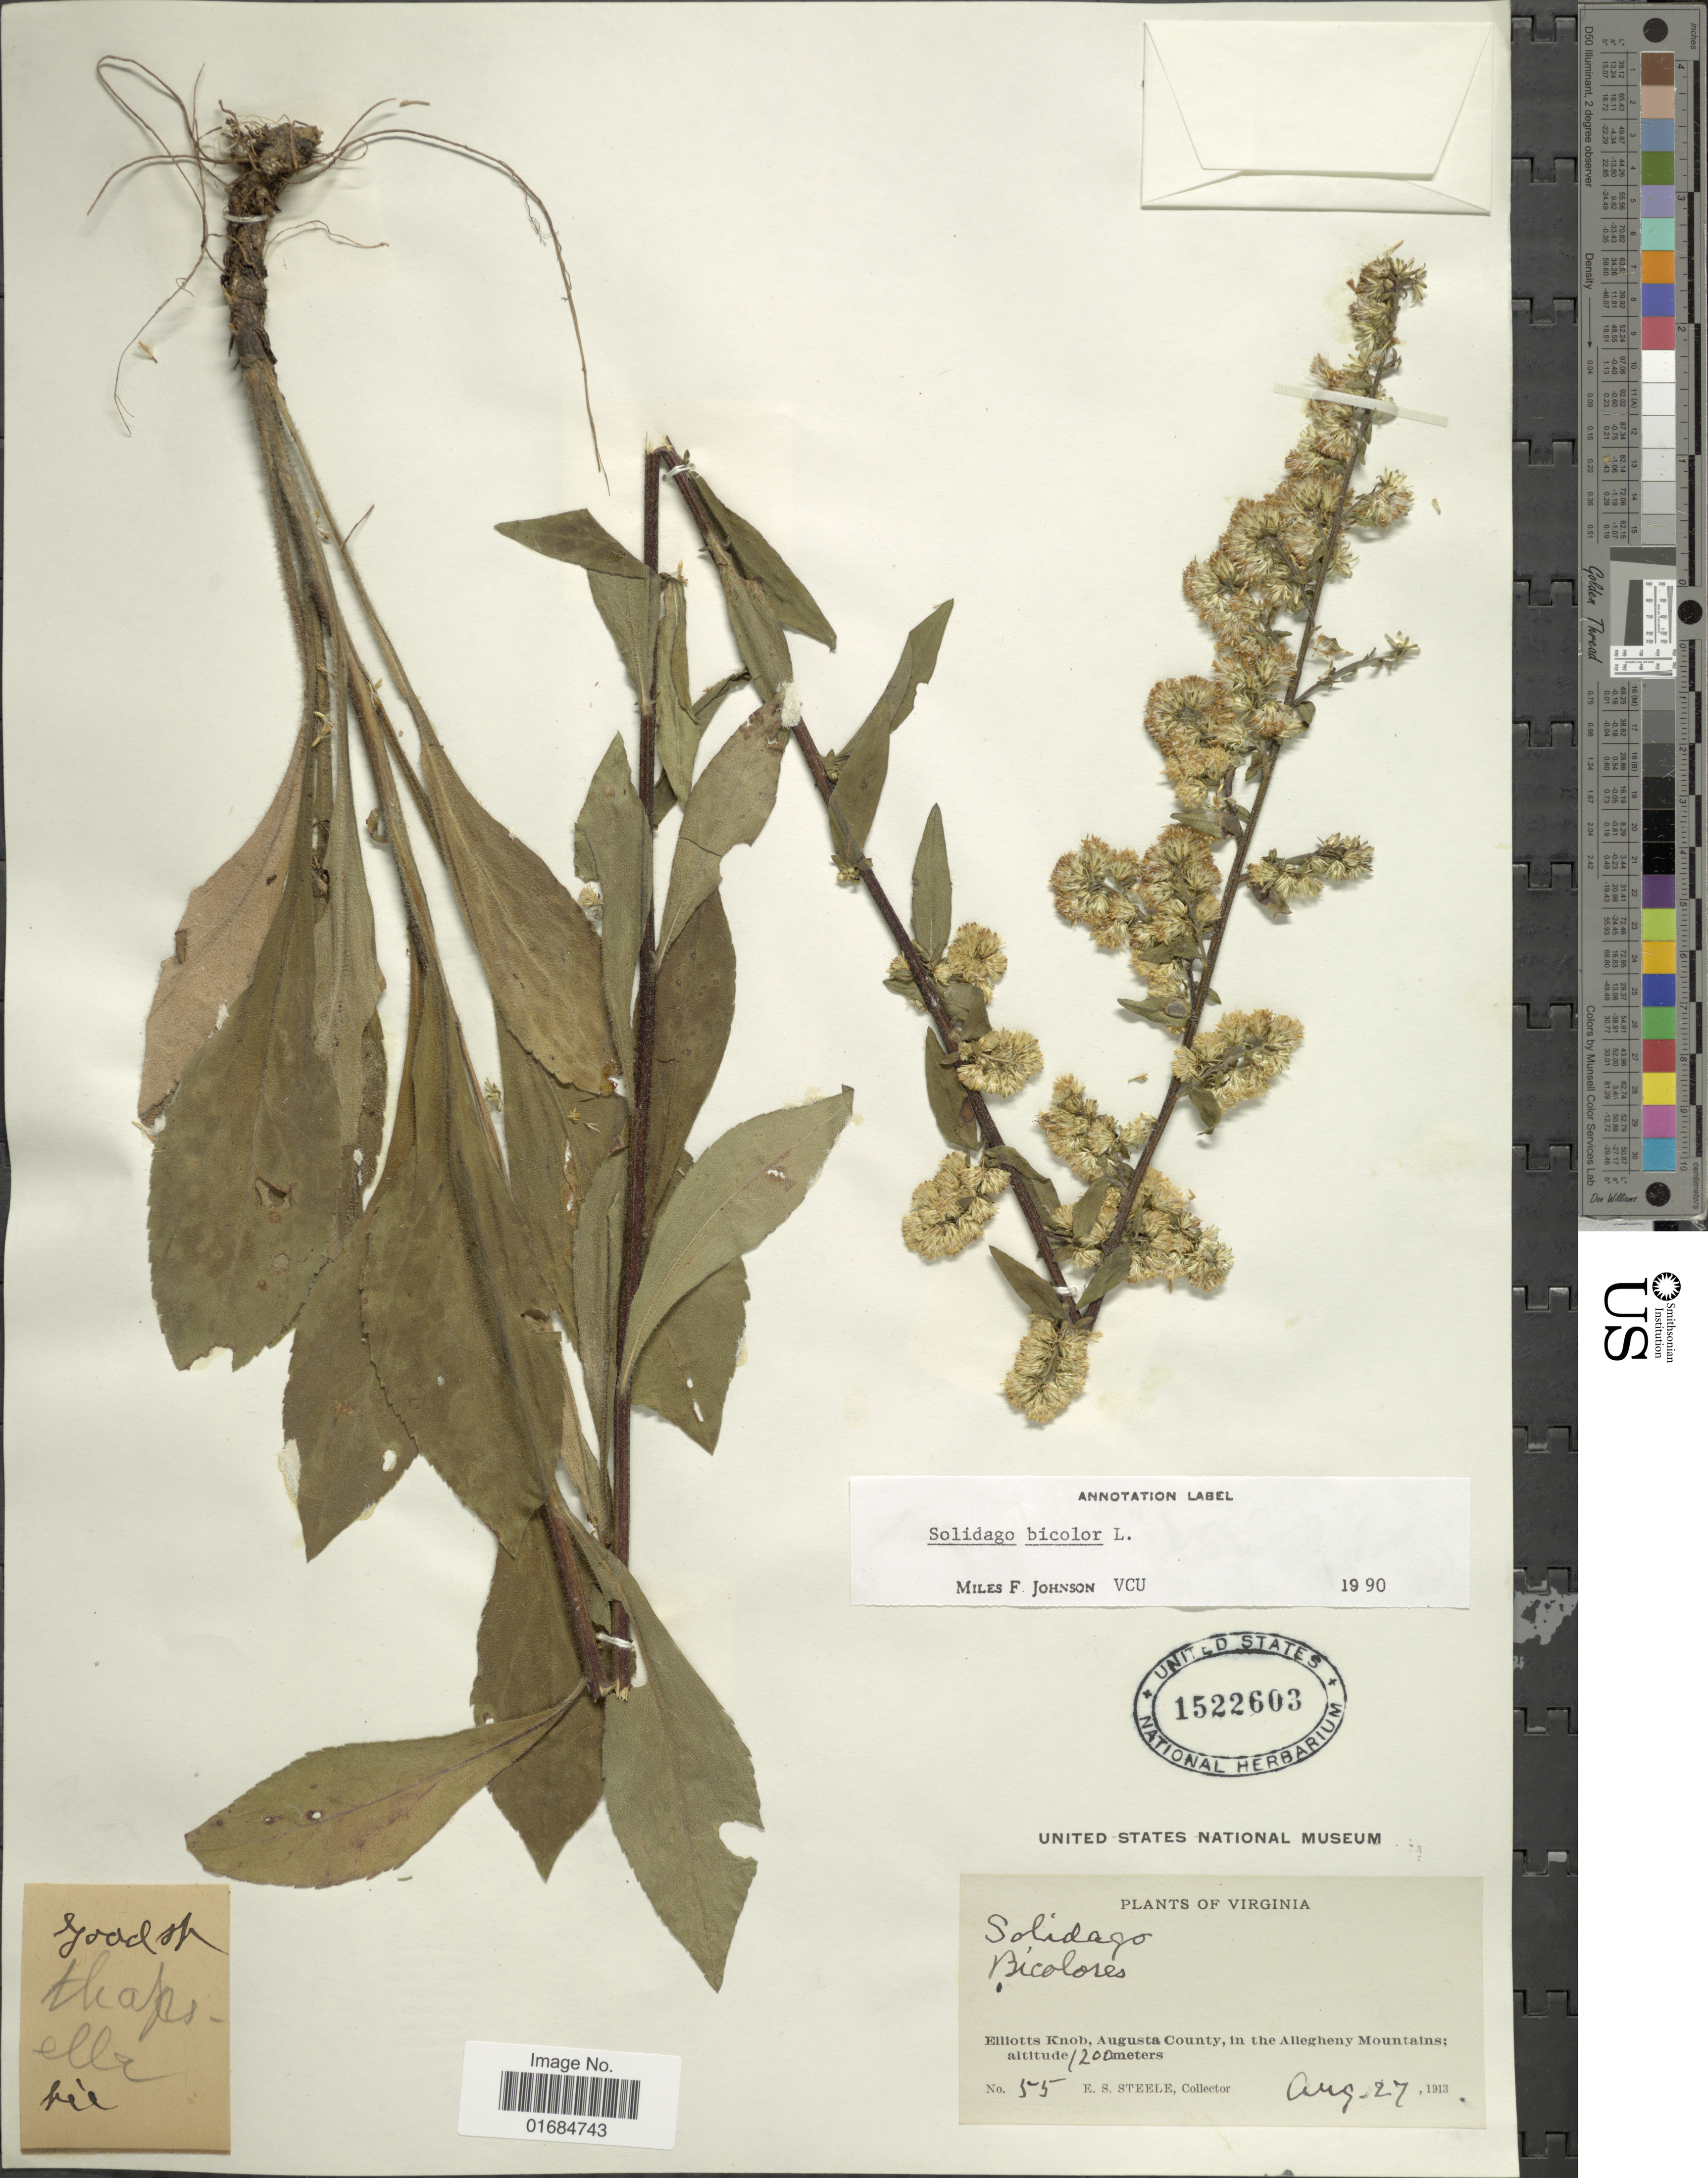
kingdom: Plantae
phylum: Tracheophyta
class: Magnoliopsida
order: Asterales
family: Asteraceae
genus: Solidago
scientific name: Solidago bicolor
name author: L.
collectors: E. Steele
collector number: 55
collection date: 1913-08-27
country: United States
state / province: Virginia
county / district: Augusta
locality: Elliotts Know, Augusta County, in the Allegheny Mountains.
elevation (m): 1200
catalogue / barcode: US 1522603